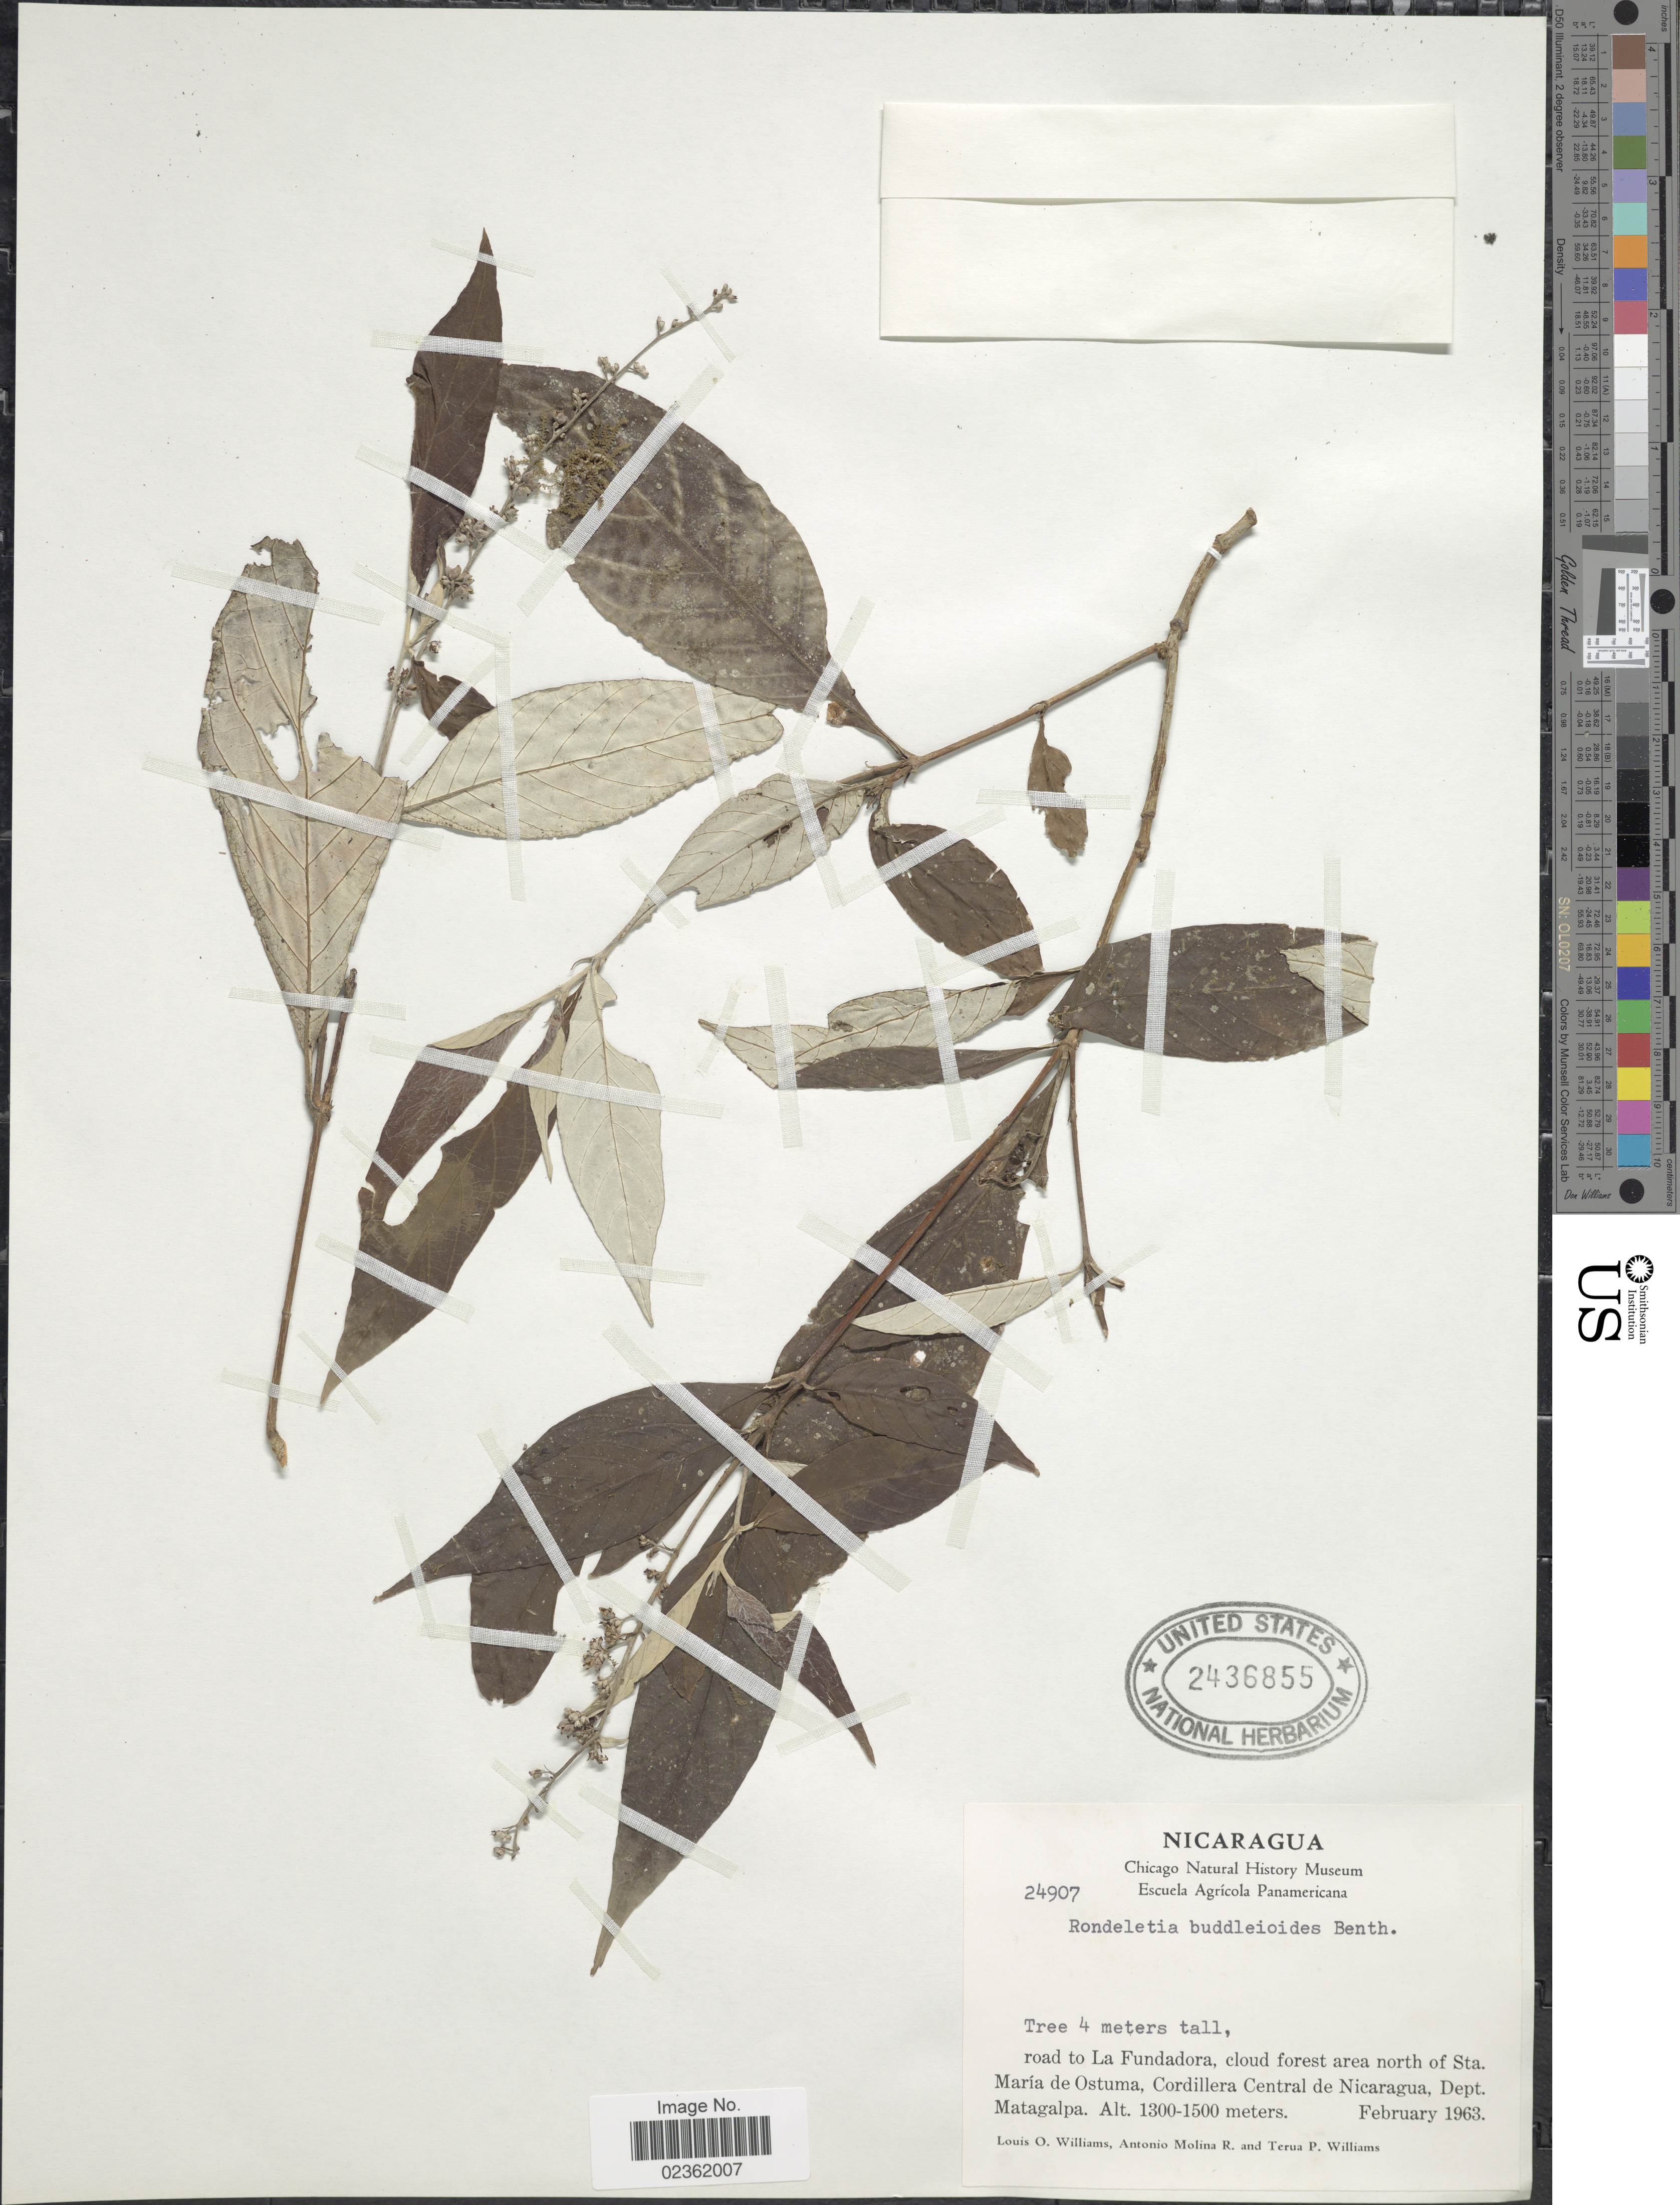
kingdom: Plantae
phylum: Tracheophyta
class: Magnoliopsida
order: Gentianales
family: Rubiaceae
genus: Rondeletia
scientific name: Rondeletia buddleioides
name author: Benth.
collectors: L. O. Williams, A. Molina R. & T. Williams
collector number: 24907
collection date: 1963-02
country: Nicaragua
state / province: Matagalpa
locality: Road to La Fundadora, cloud forest area north of Sta. Maria de Ostuma, Cordillera Central de Nicaragua.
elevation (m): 1300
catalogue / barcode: US 2436855